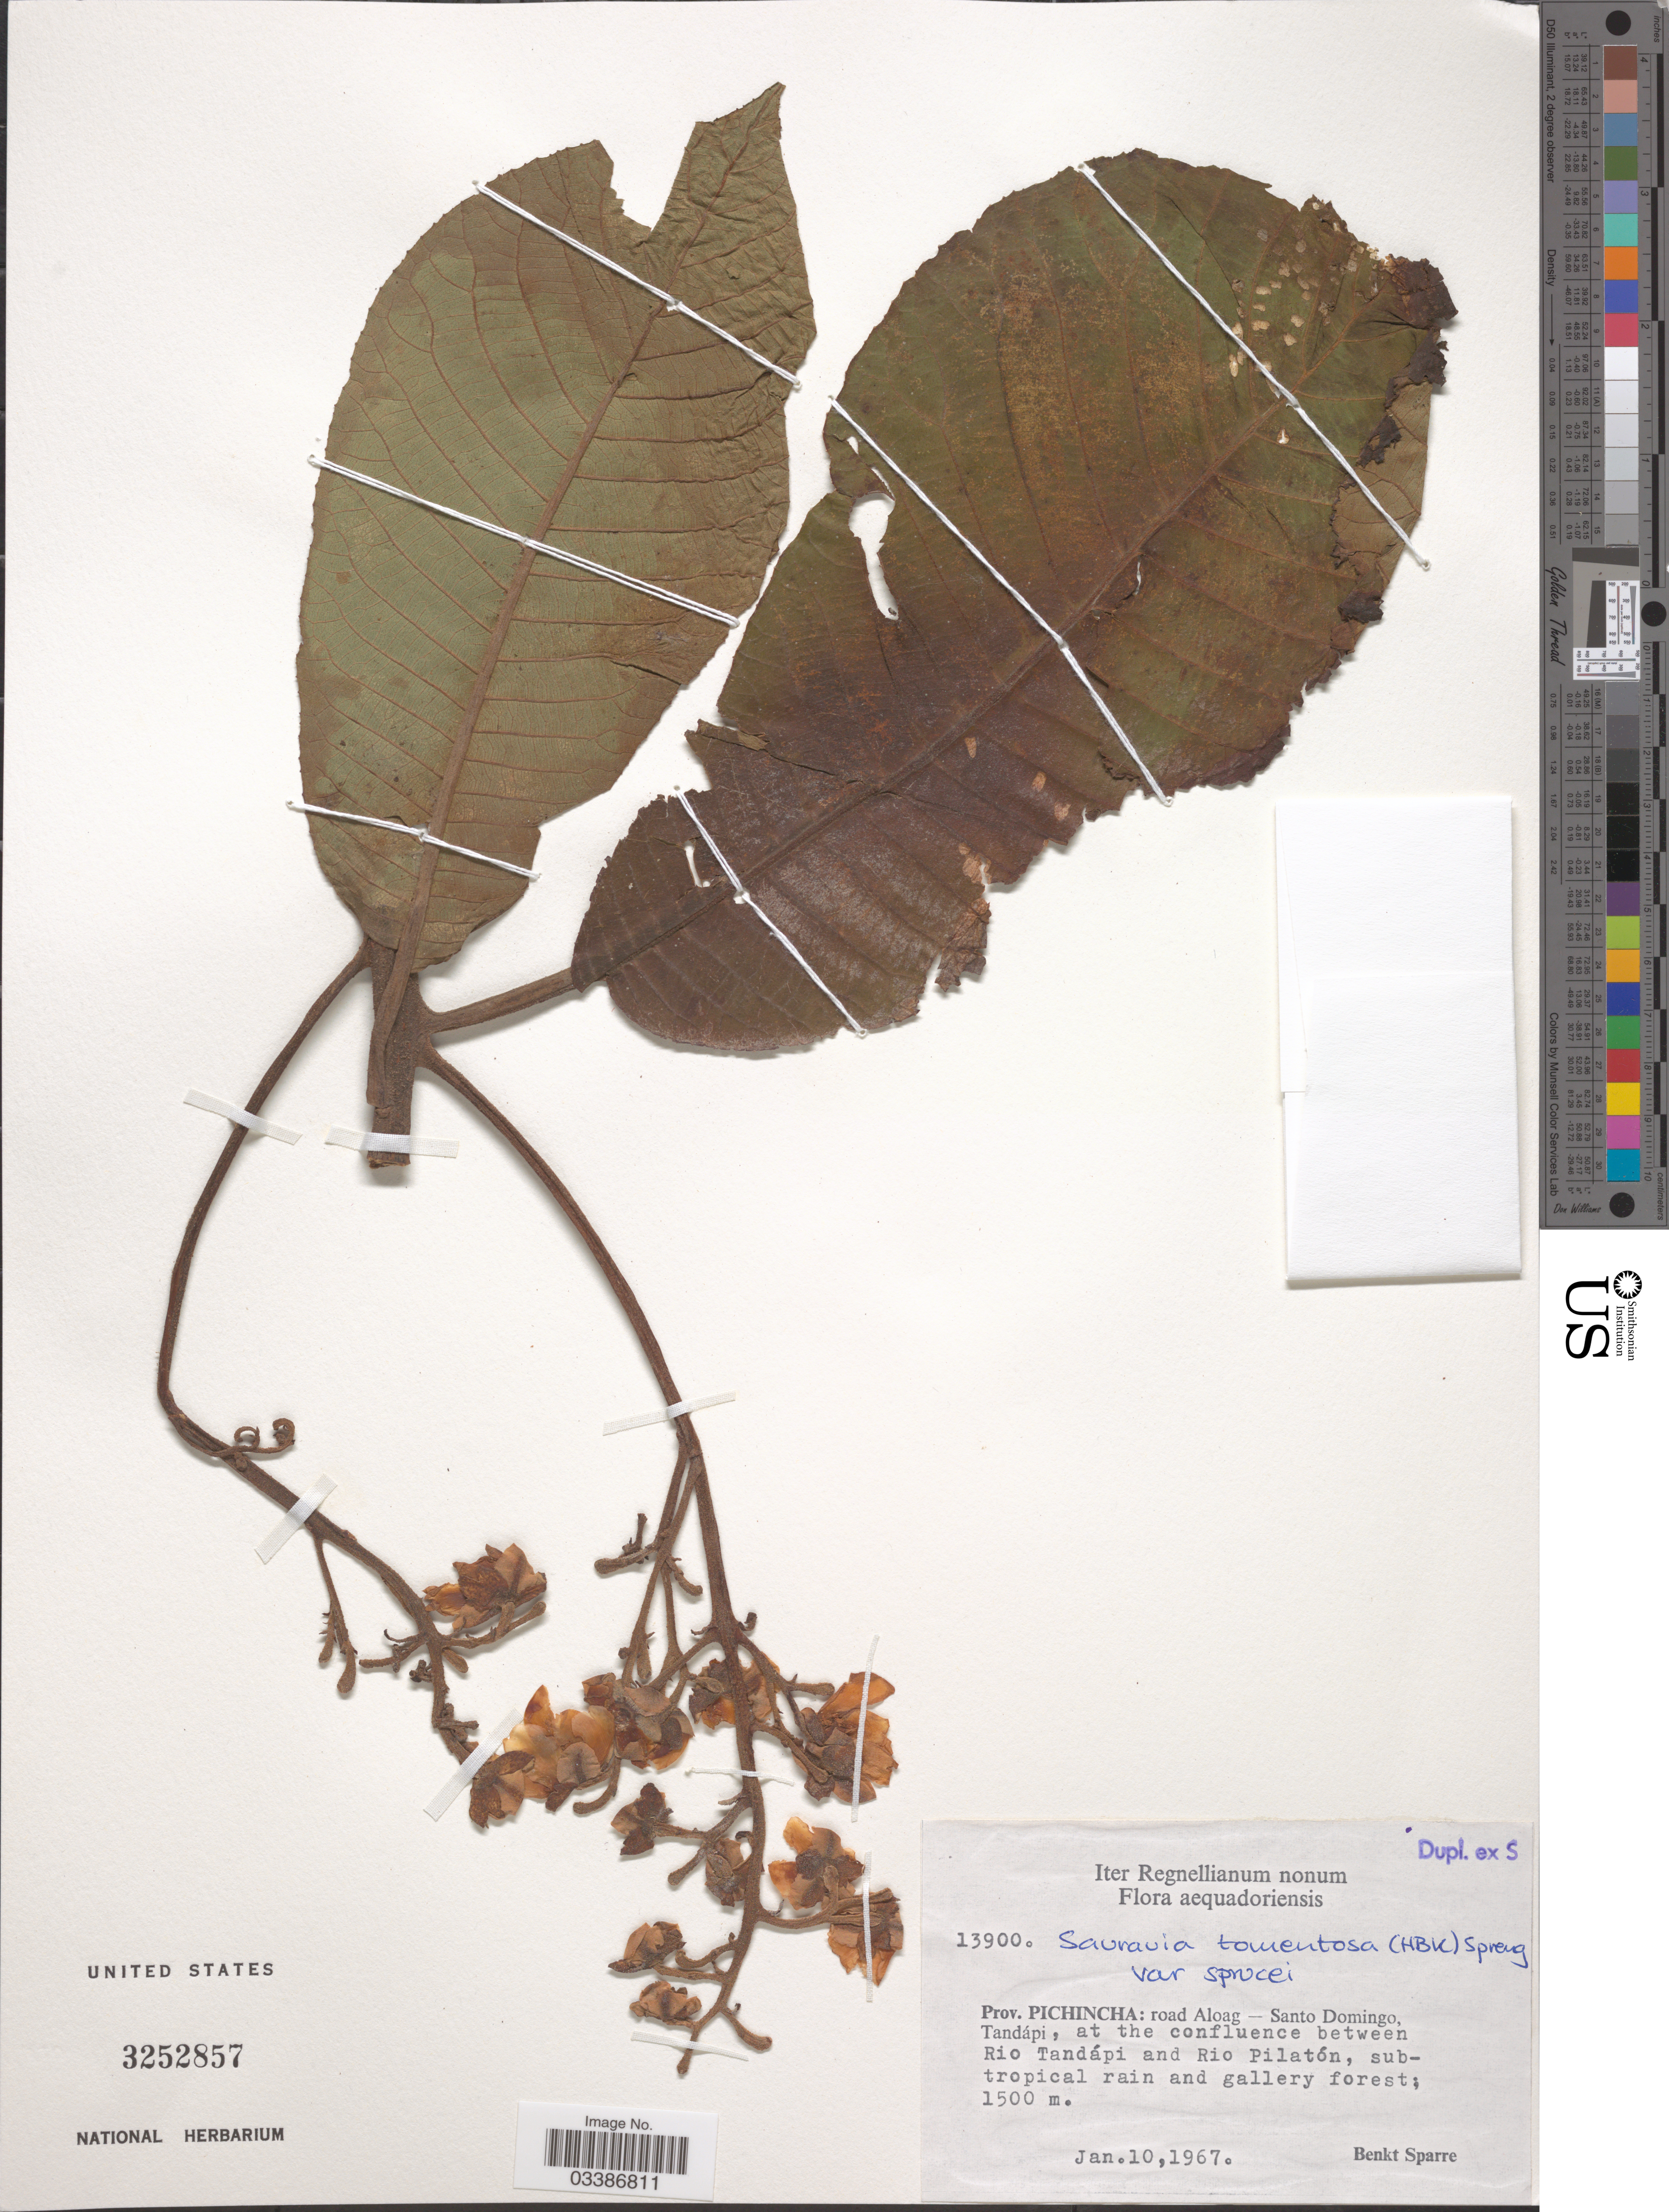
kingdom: Plantae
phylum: Tracheophyta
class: Magnoliopsida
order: Ericales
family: Actinidiaceae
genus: Saurauia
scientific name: Saurauia tomentosa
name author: (Kunth) Spreng.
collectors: B. Sparre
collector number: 13900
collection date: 1967-01-10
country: Ecuador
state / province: Pichincha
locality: Road Aloag - Santo Domingo, Tandápi, at the confluence between Rio Tandápi and Rio Pilatón.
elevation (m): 1500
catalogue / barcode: US 3252857